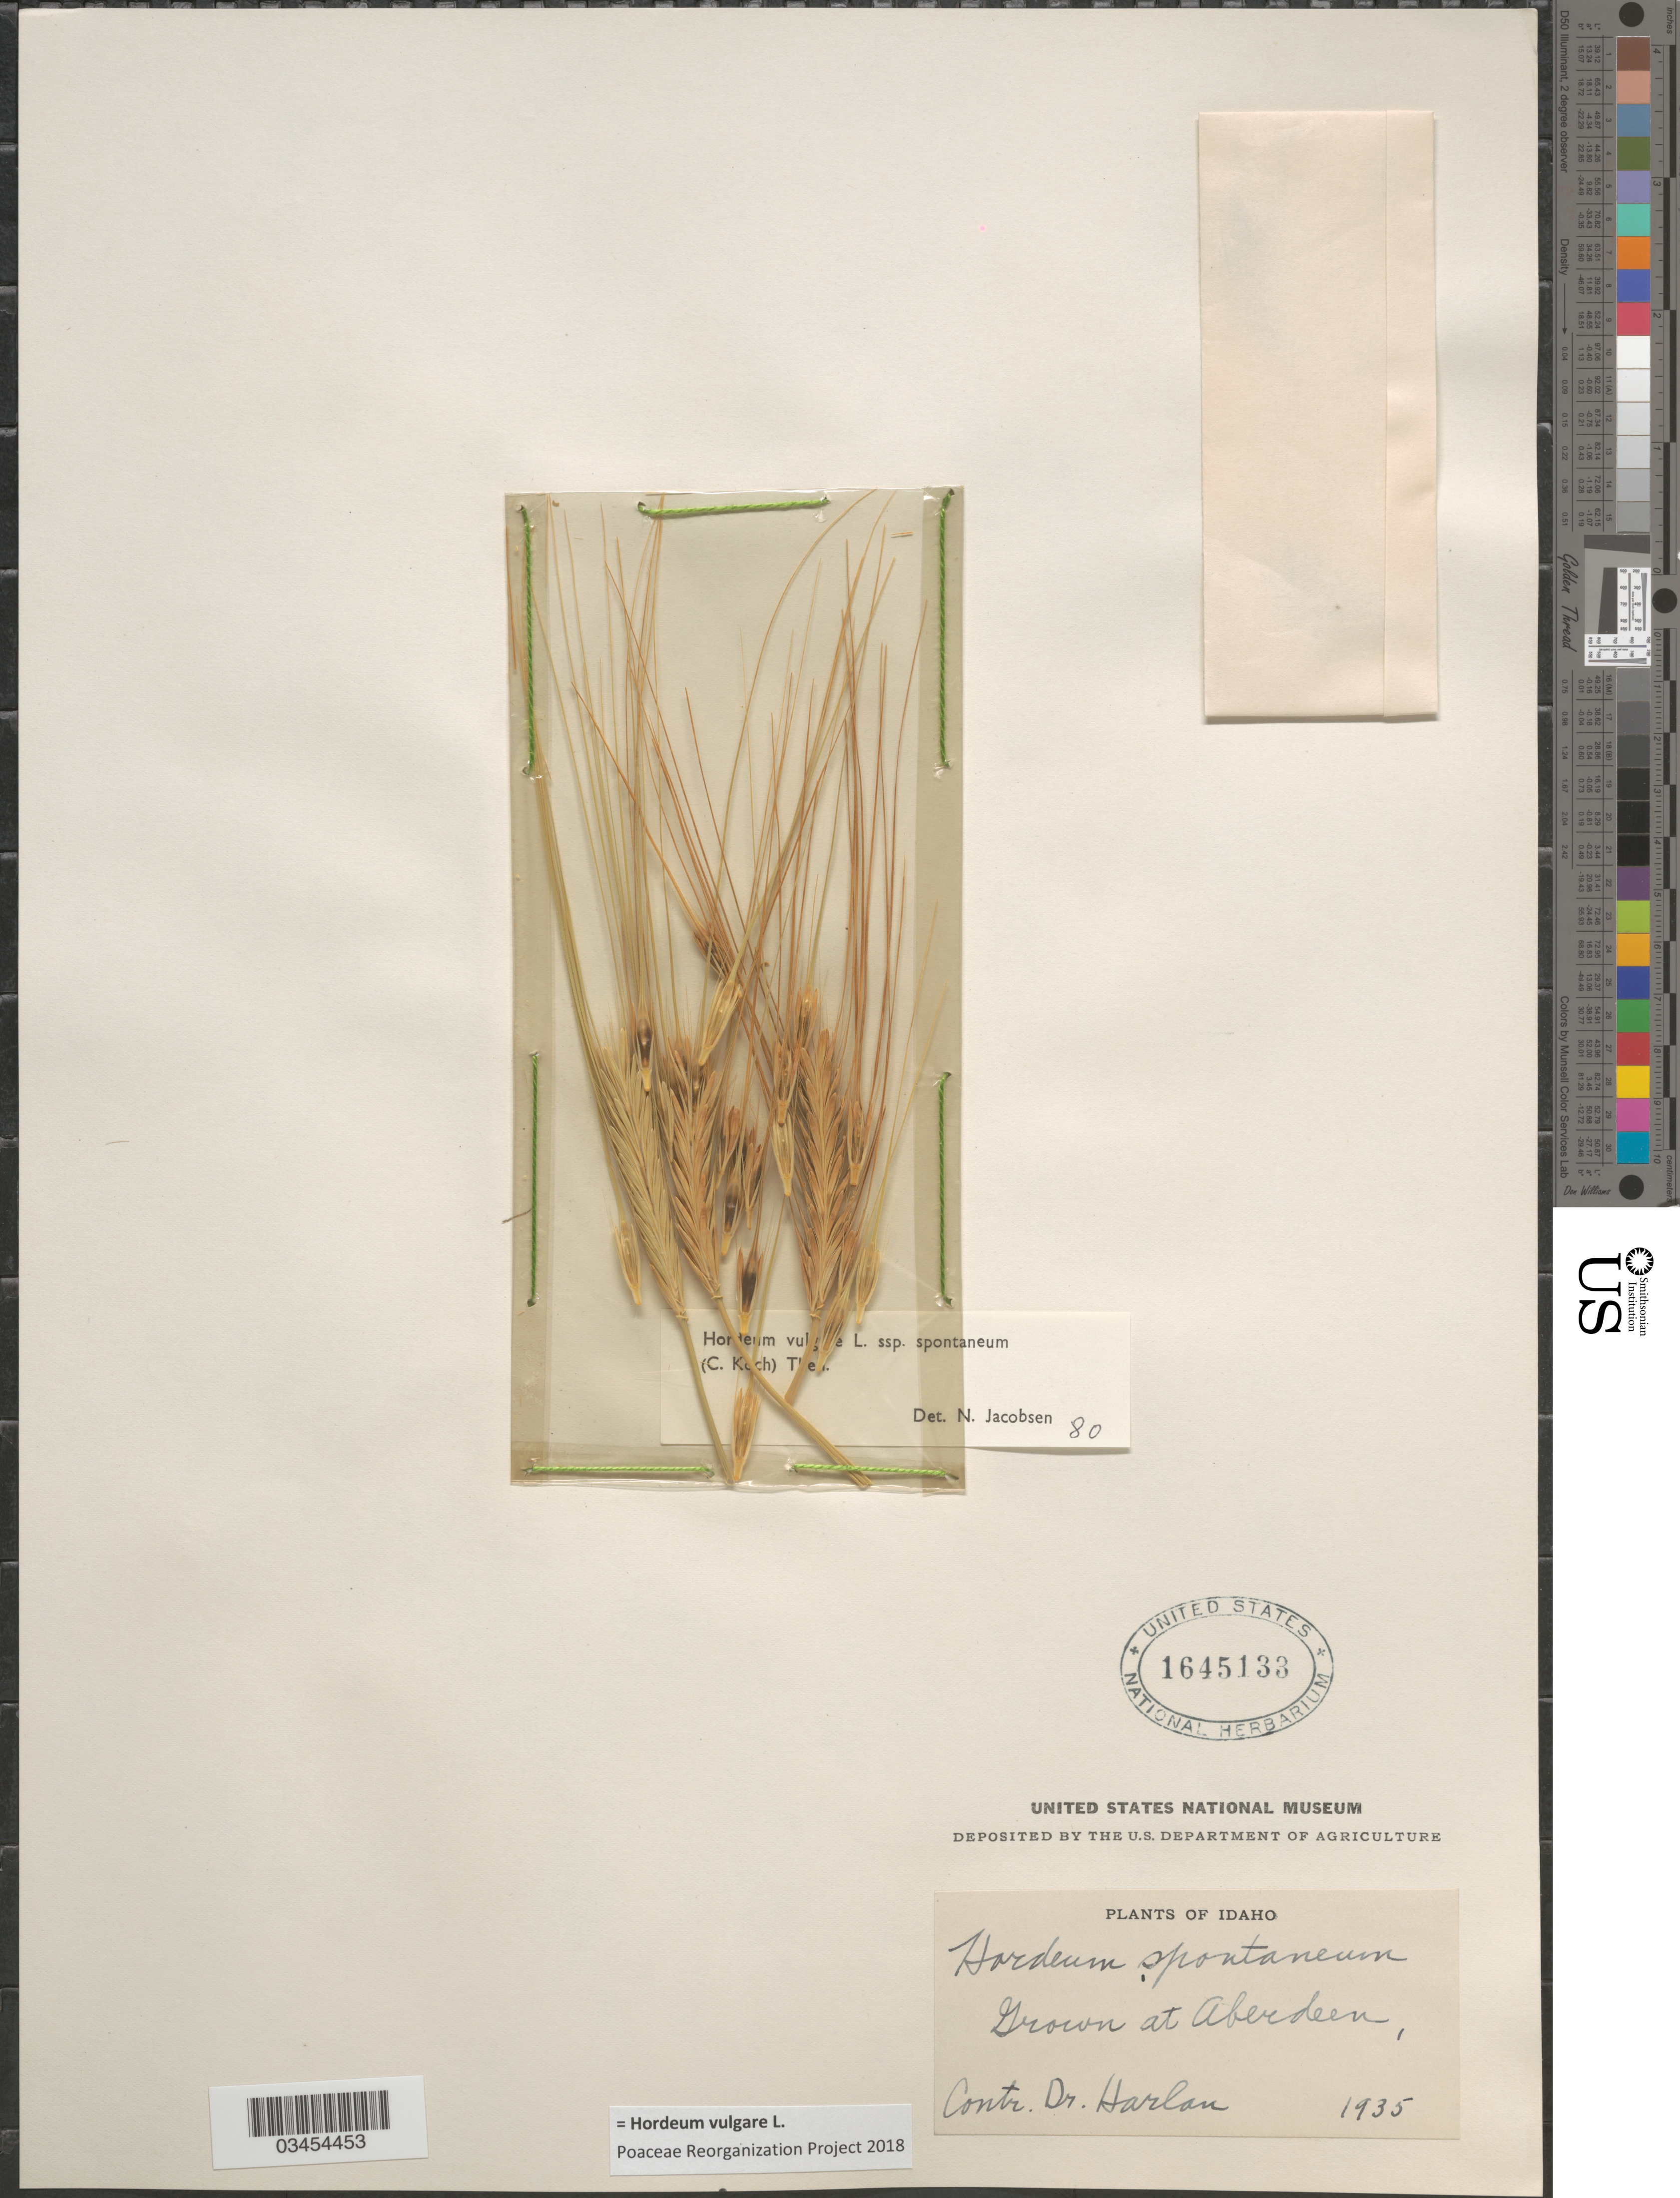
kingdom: Plantae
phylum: Tracheophyta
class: Liliopsida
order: Poales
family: Poaceae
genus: Hordeum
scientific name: Hordeum vulgare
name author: L.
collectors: Harlan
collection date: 1935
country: United States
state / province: Idaho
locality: Aberdeen.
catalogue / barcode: US 1645133